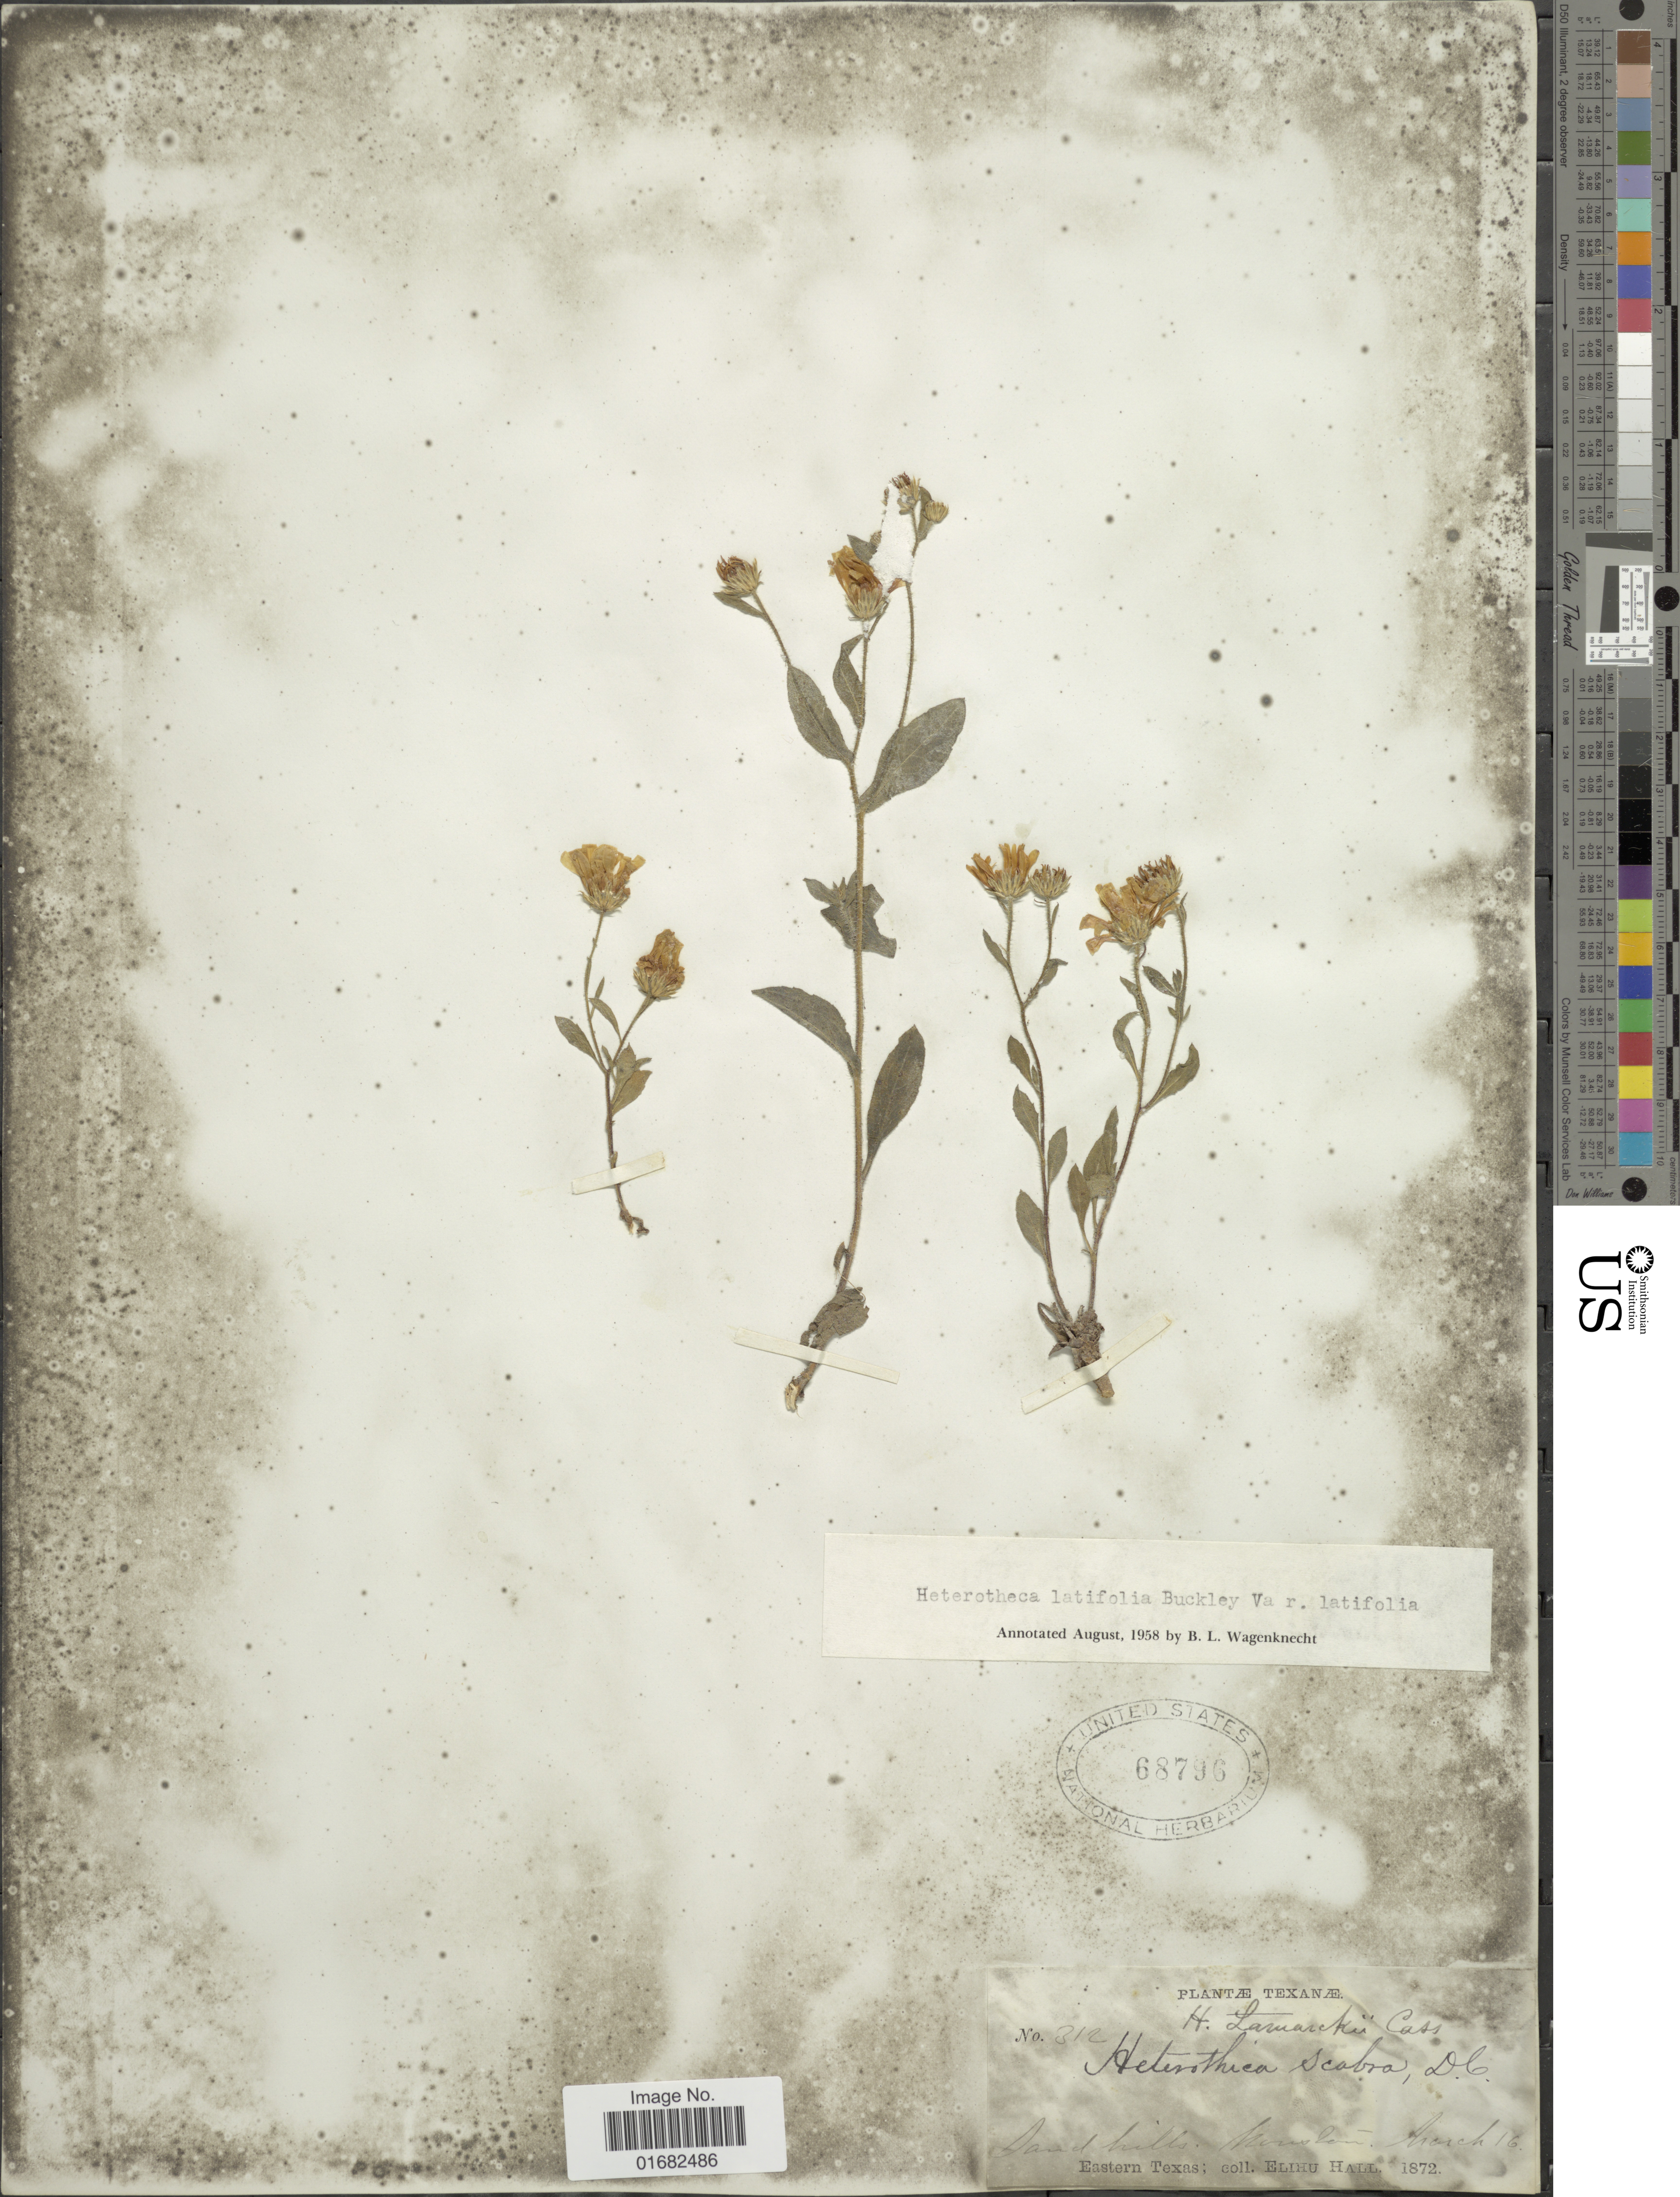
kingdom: Plantae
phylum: Tracheophyta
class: Magnoliopsida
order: Asterales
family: Asteraceae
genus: Heterotheca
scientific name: Heterotheca latifolia var. latifolia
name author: Buckley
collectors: E. Hall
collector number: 312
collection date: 1872-03-16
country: United States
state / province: Texas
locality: Houston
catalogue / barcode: US 68796